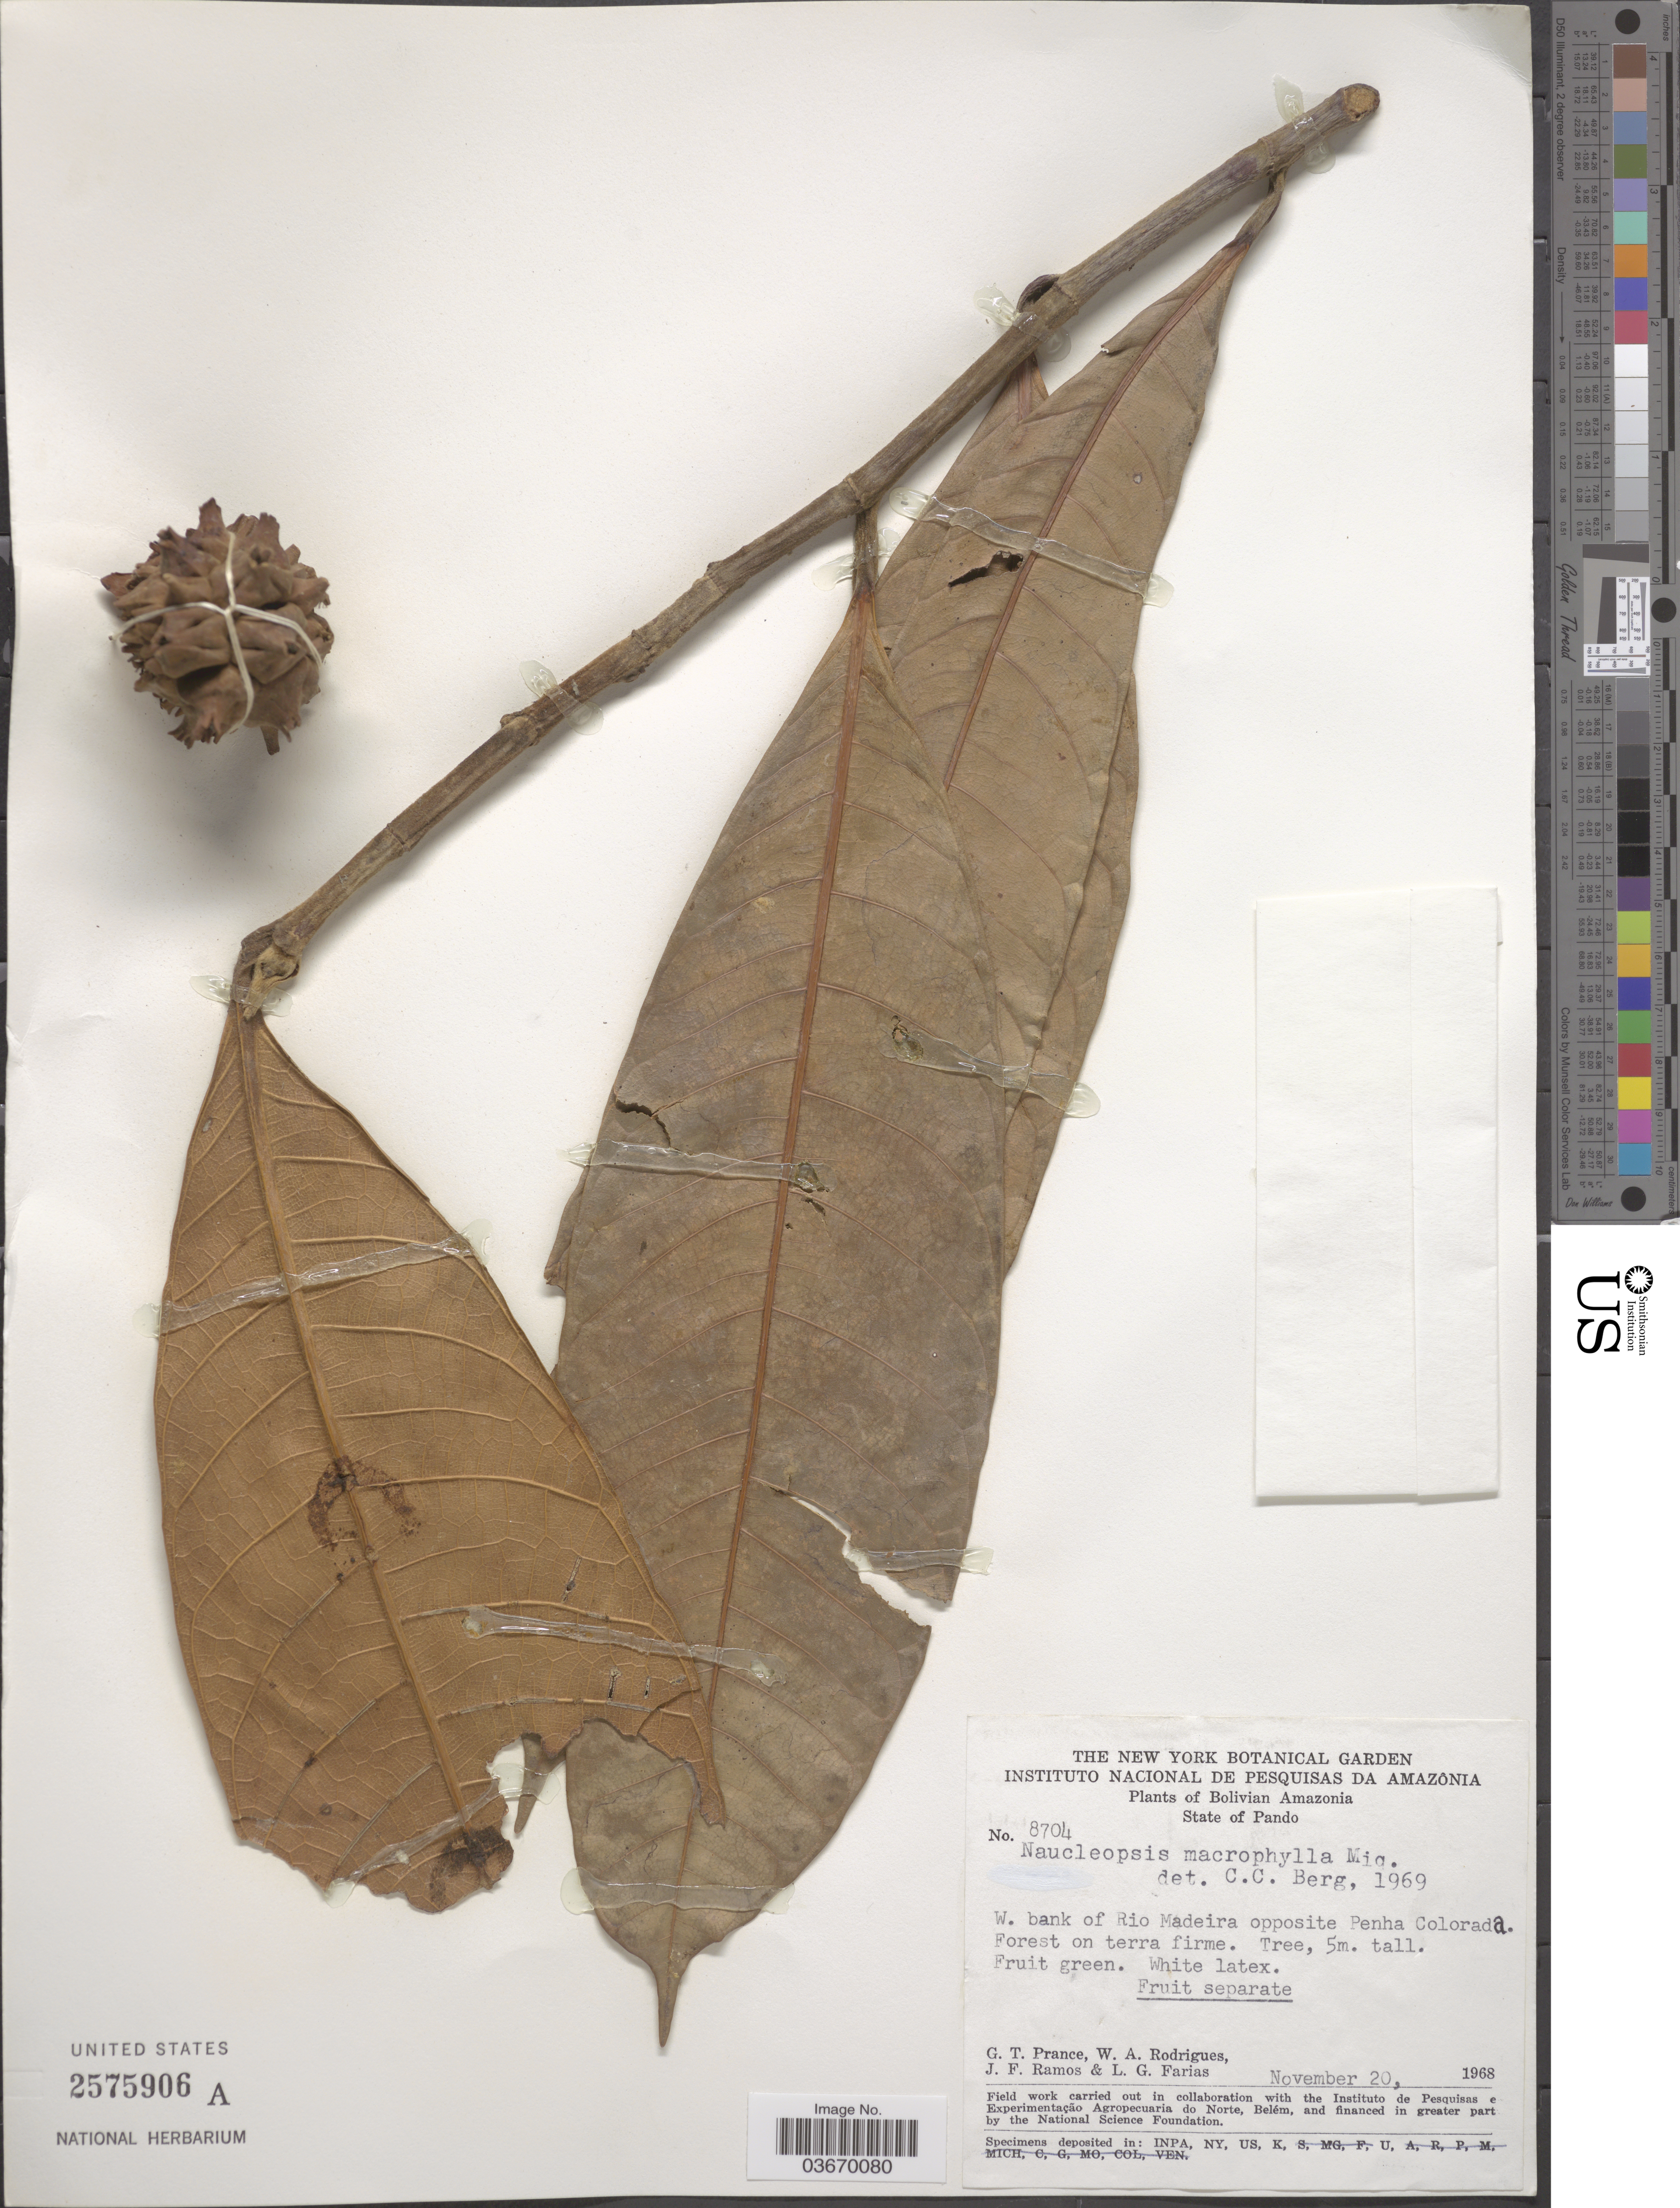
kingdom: Plantae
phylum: Tracheophyta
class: Magnoliopsida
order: Rosales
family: Moraceae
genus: Naucleopsis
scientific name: Naucleopsis macrophylla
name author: Miq.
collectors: G. T. Prance, W. A. Rodrigues, J. F. Ramos & L. G. Farias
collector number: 8704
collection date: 1968-11-20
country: Bolivia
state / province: Pando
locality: Bolivian Amazonia. W. bank of Rio Madeira opposite Penha Colorada.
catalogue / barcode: US 2575906A